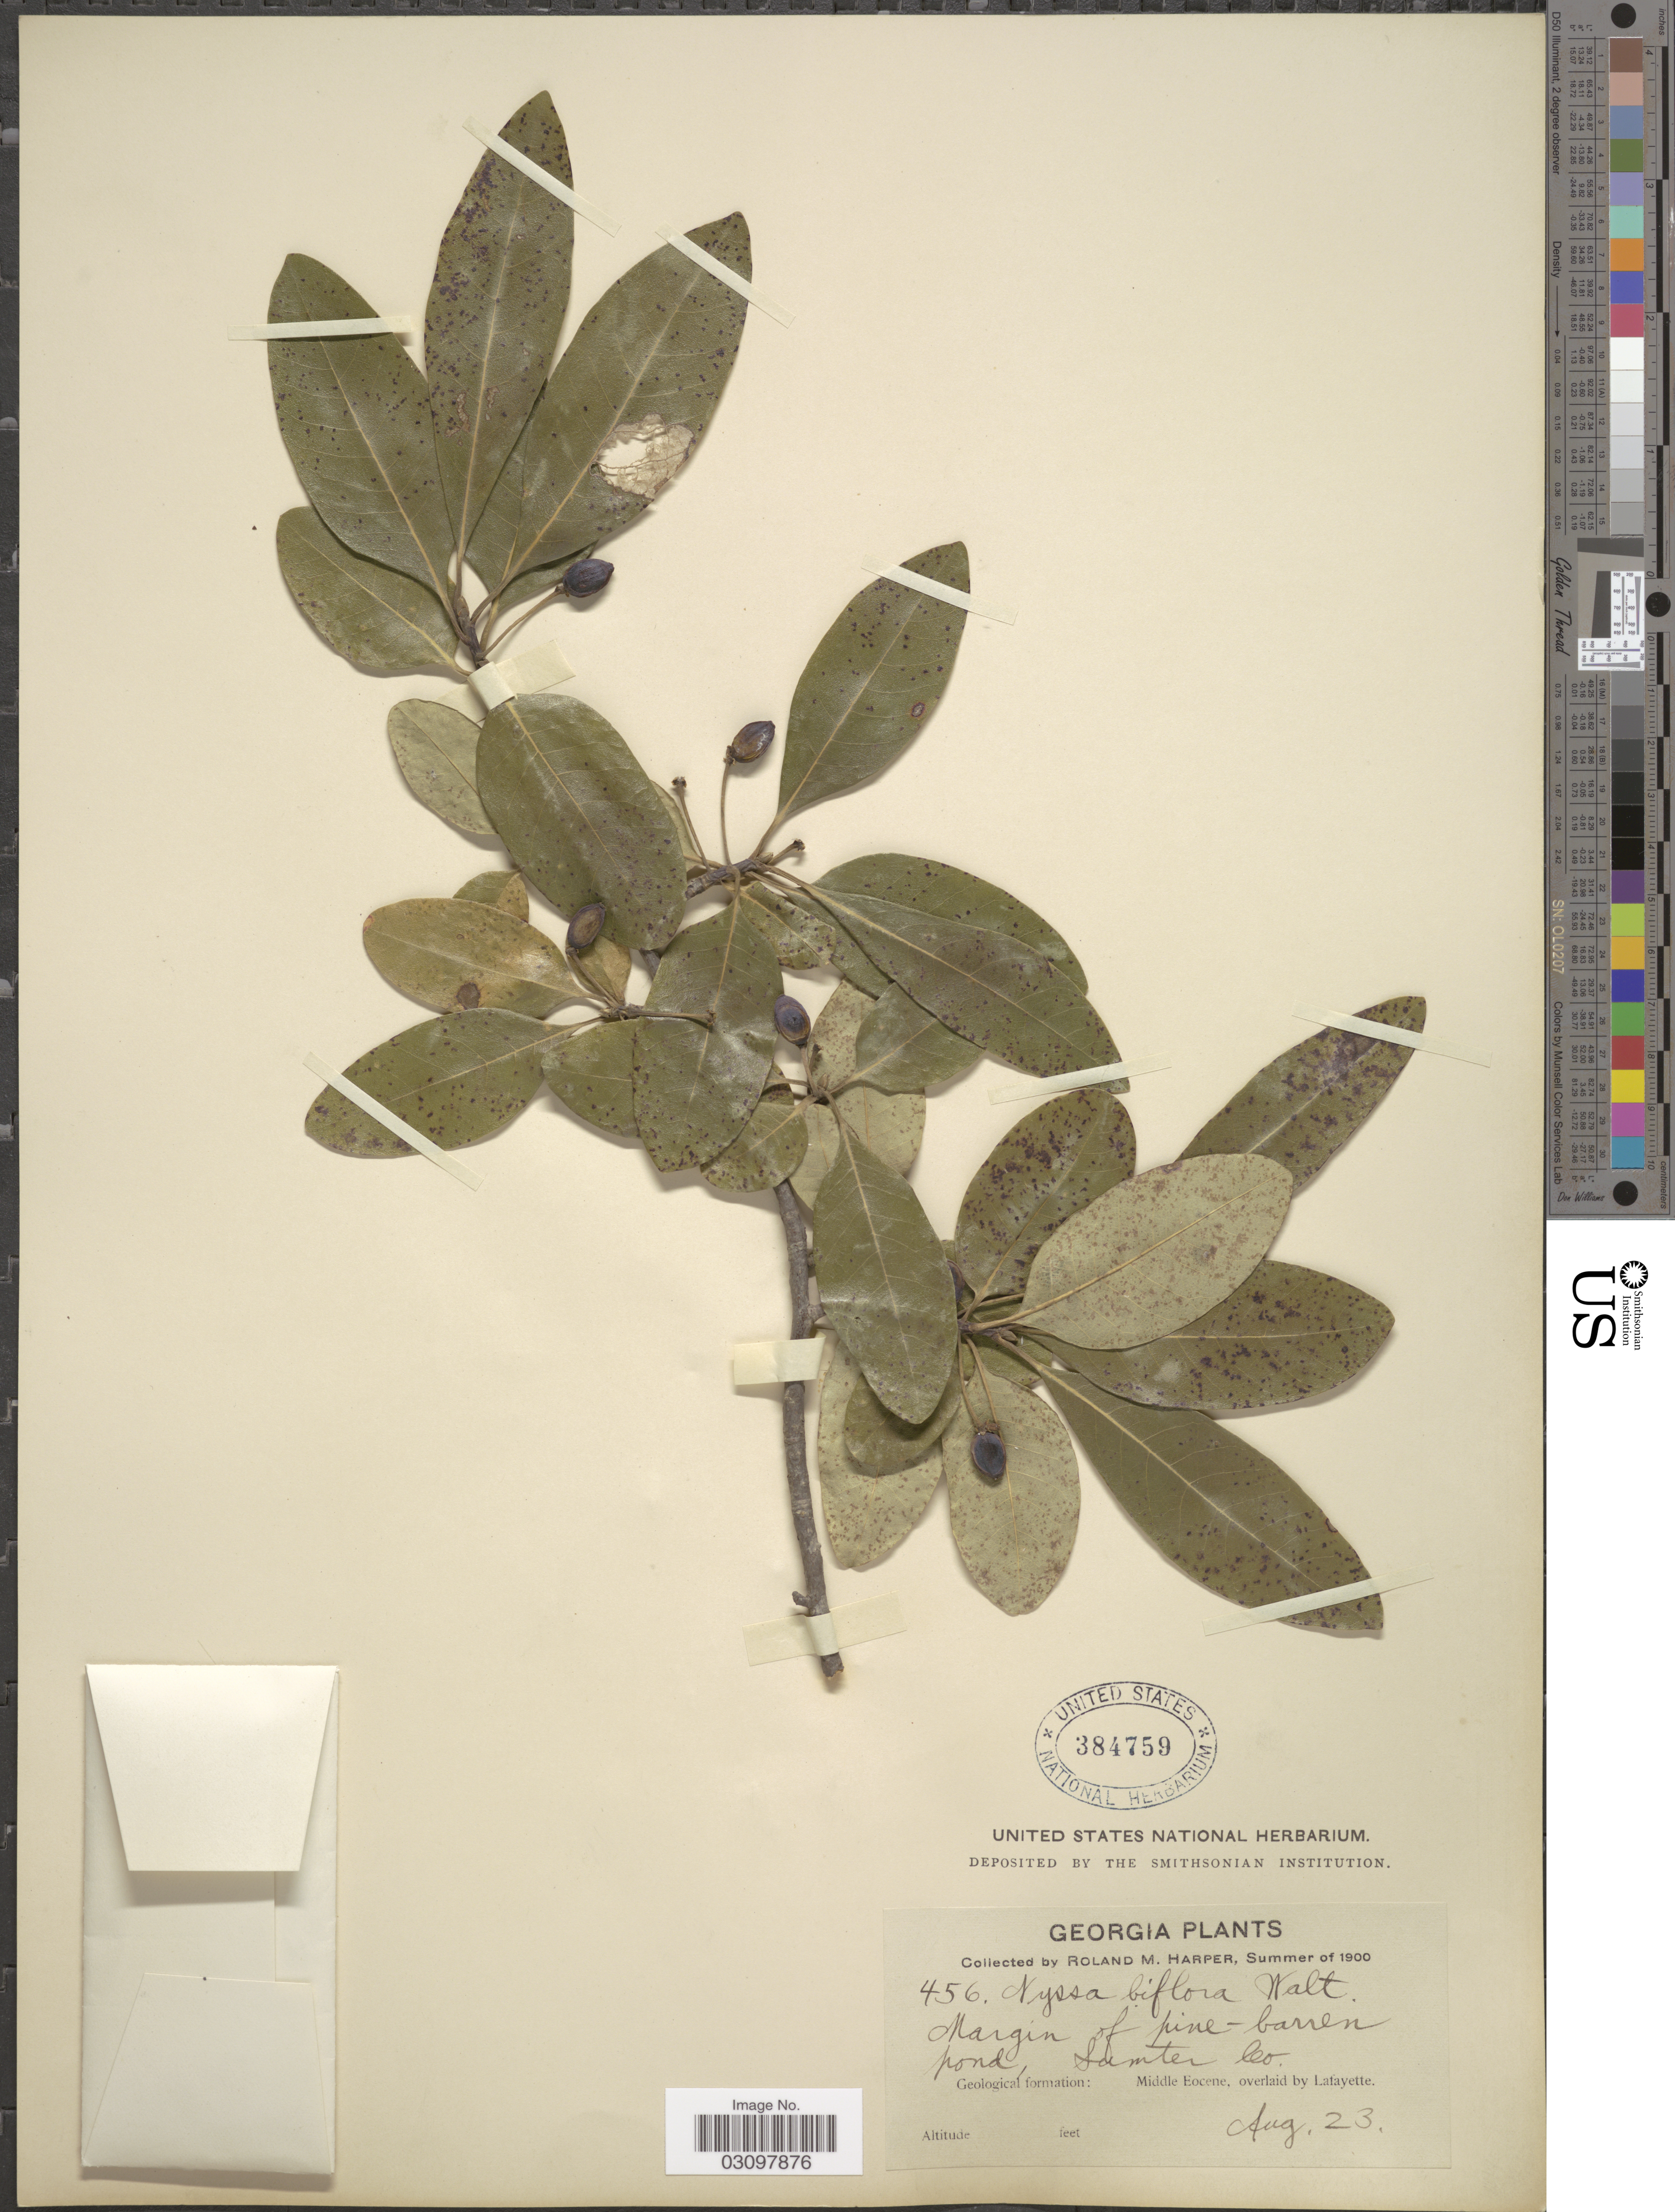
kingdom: Plantae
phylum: Tracheophyta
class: Magnoliopsida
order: Cornales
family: Nyssaceae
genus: Nyssa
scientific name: Nyssa biflora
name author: Walter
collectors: R. M. Harper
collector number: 456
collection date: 1900-08-23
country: United States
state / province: Georgia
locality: Margin of pine-barren pond, Sumter Co.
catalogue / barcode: US 384759